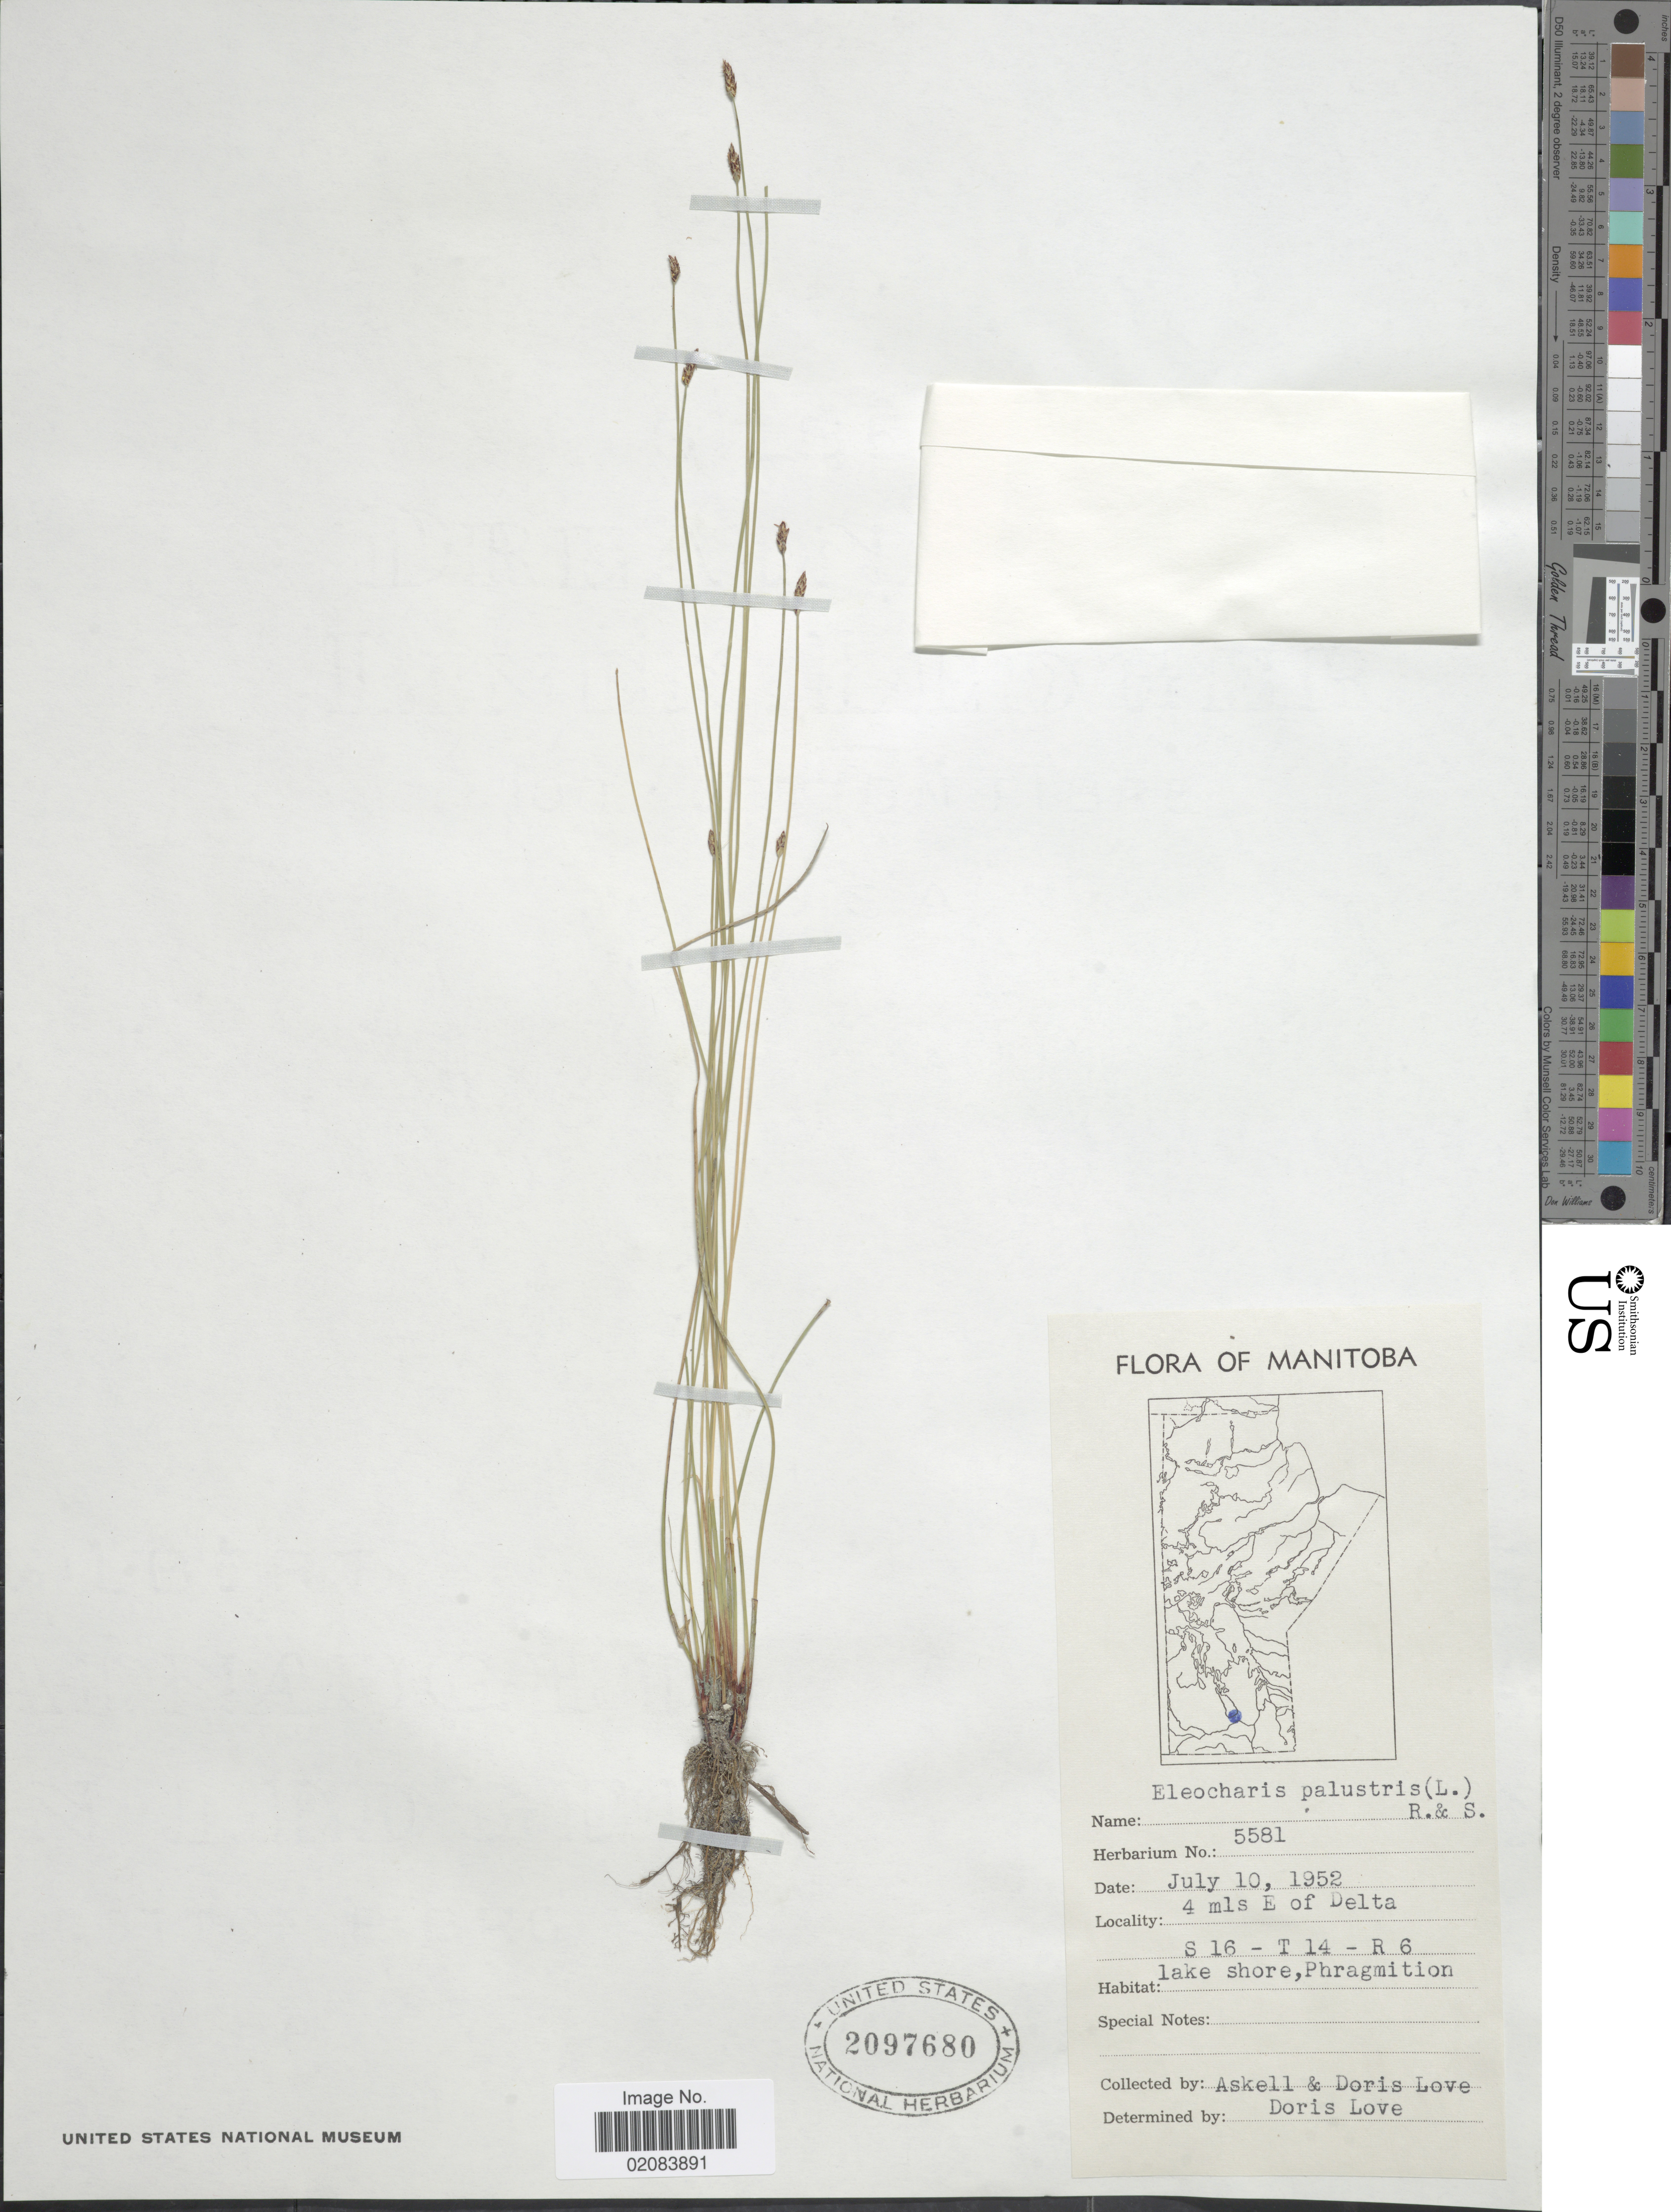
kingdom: Plantae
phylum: Tracheophyta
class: Liliopsida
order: Poales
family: Cyperaceae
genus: Eleocharis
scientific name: Eleocharis palustris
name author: (L.) Roem. & Schult.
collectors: Á. Löve & D. Löve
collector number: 5581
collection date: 1952-07-10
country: Canada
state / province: Manitoba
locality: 4 mls E of Delta S 16 - T 14 - R 6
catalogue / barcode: US 2097680